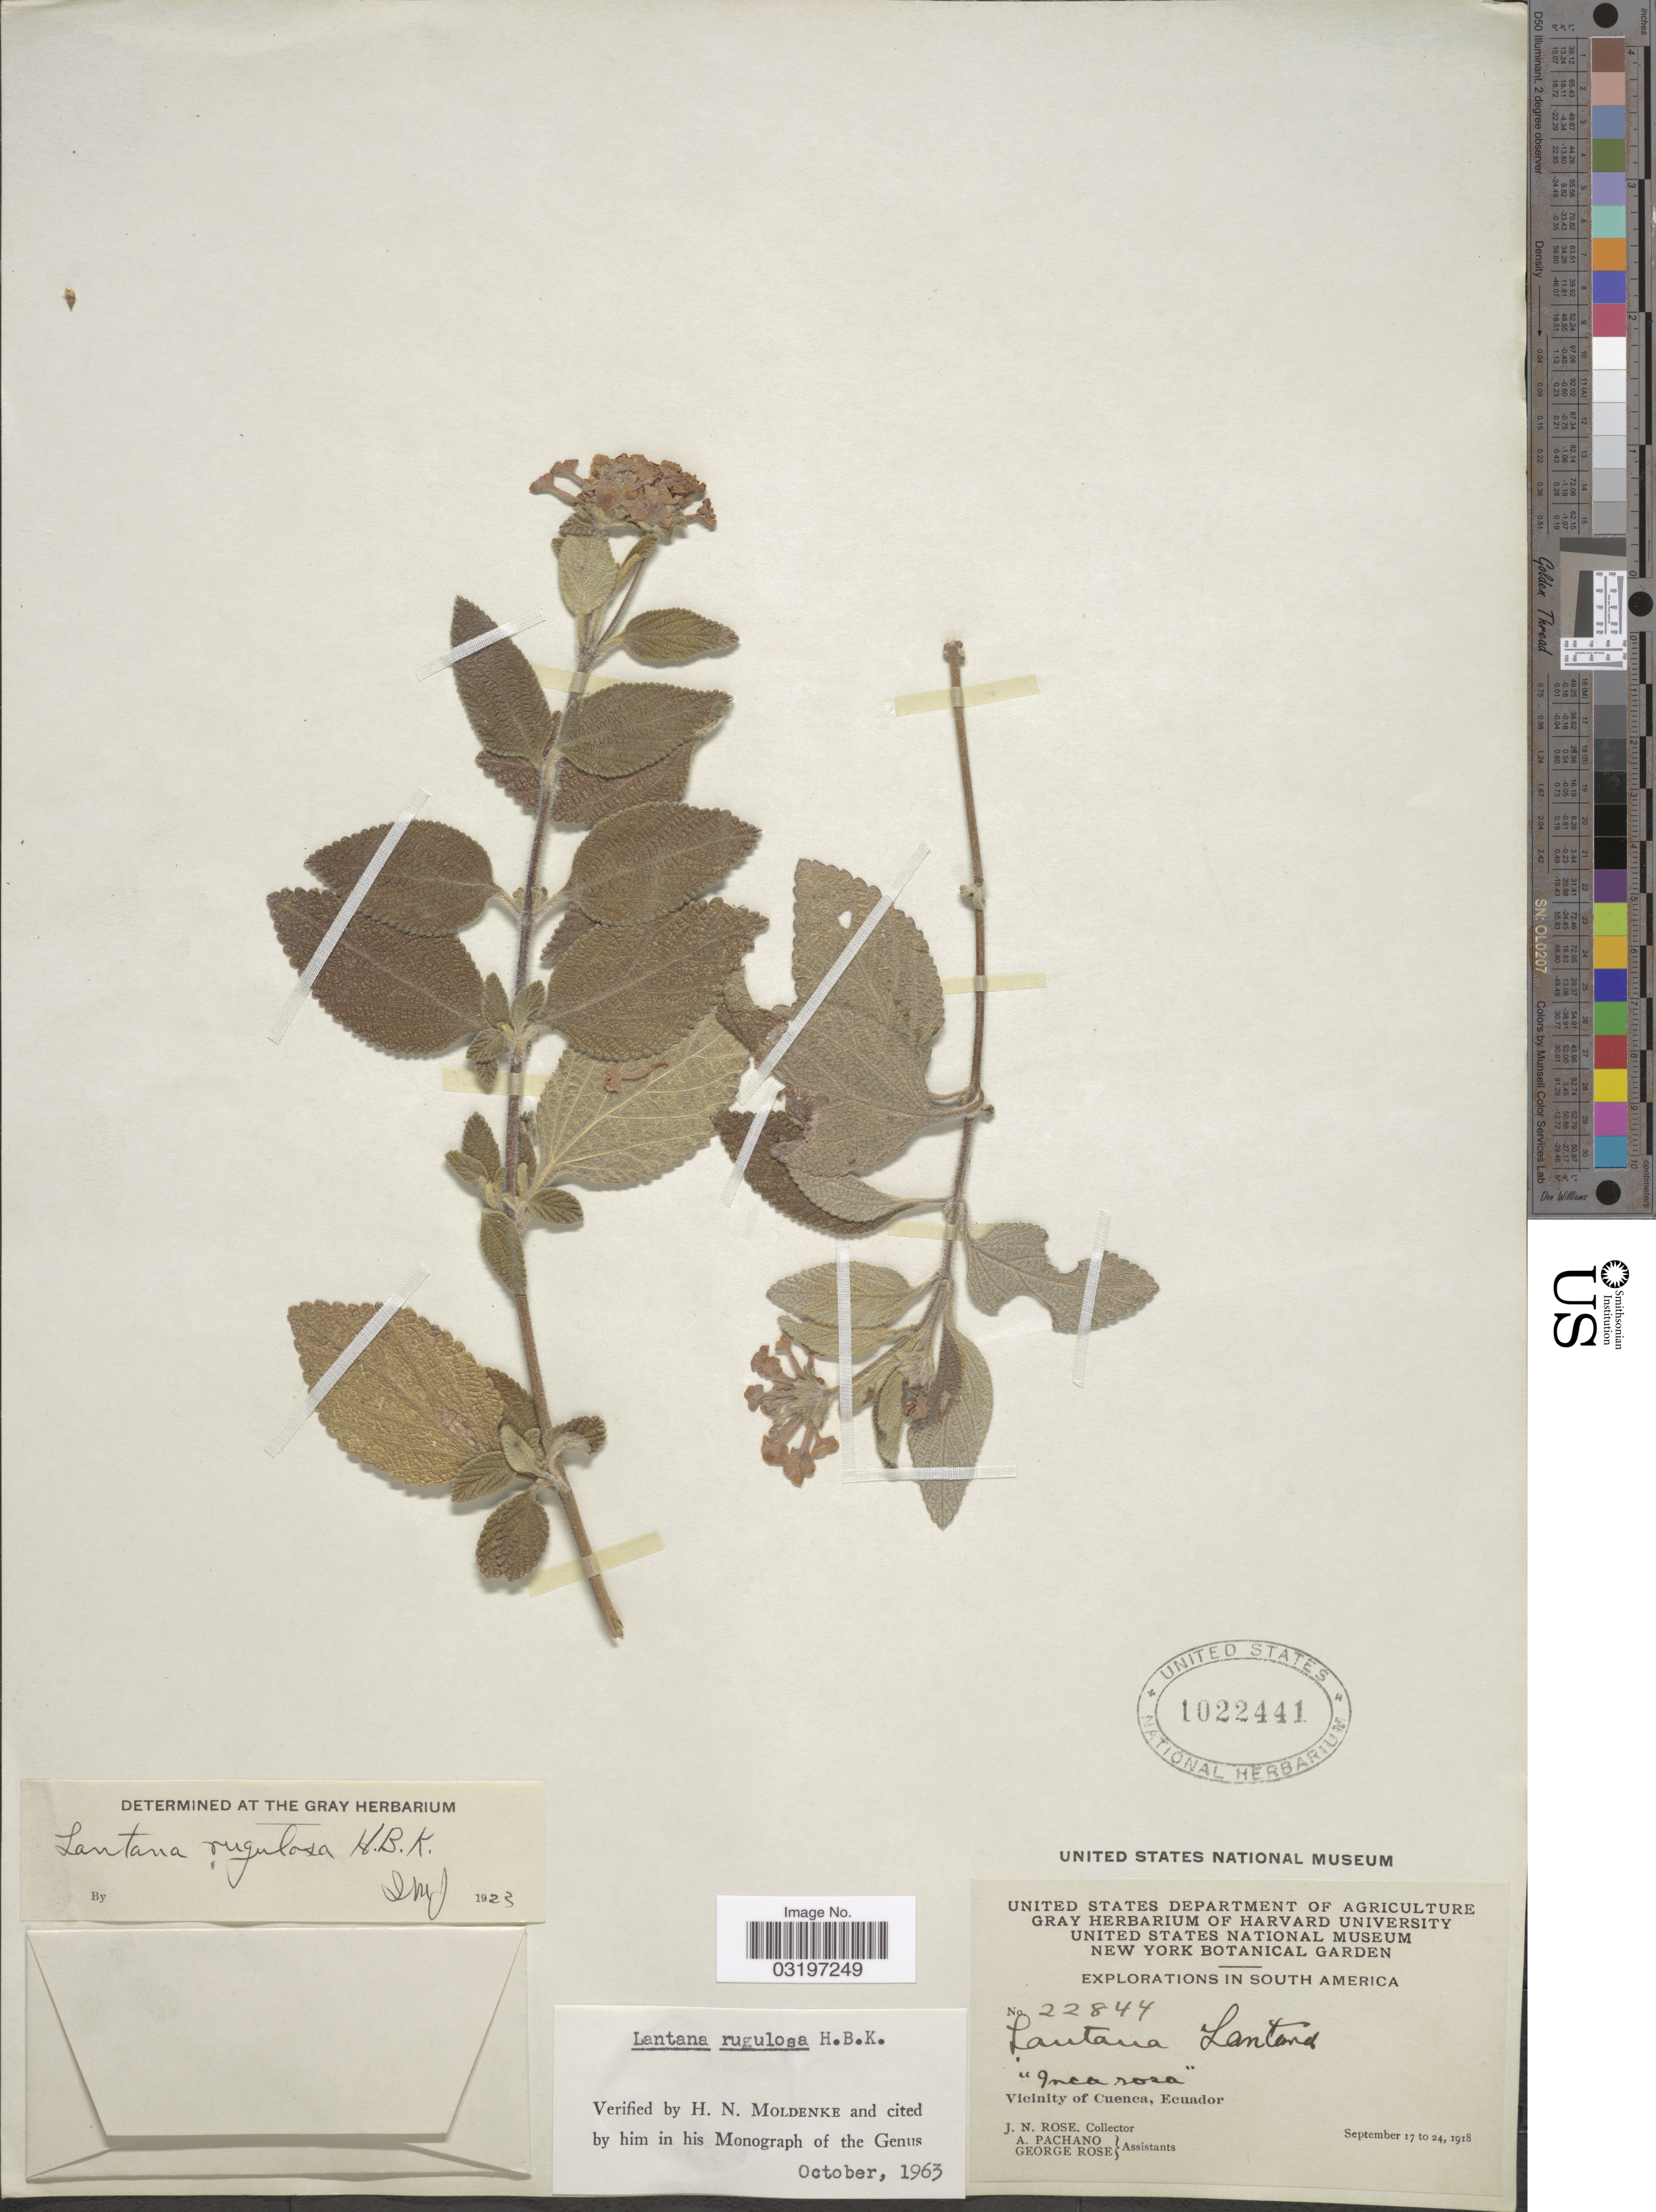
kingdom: Plantae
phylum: Tracheophyta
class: Magnoliopsida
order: Lamiales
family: Verbenaceae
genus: Lantana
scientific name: Lantana rugulosa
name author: Kunth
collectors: J. N. Rose, A. Pachano & G. Rose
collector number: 22844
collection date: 1918-09-17/1918-09-24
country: Ecuador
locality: Vicinity of Cuenca.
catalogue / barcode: US 1022441